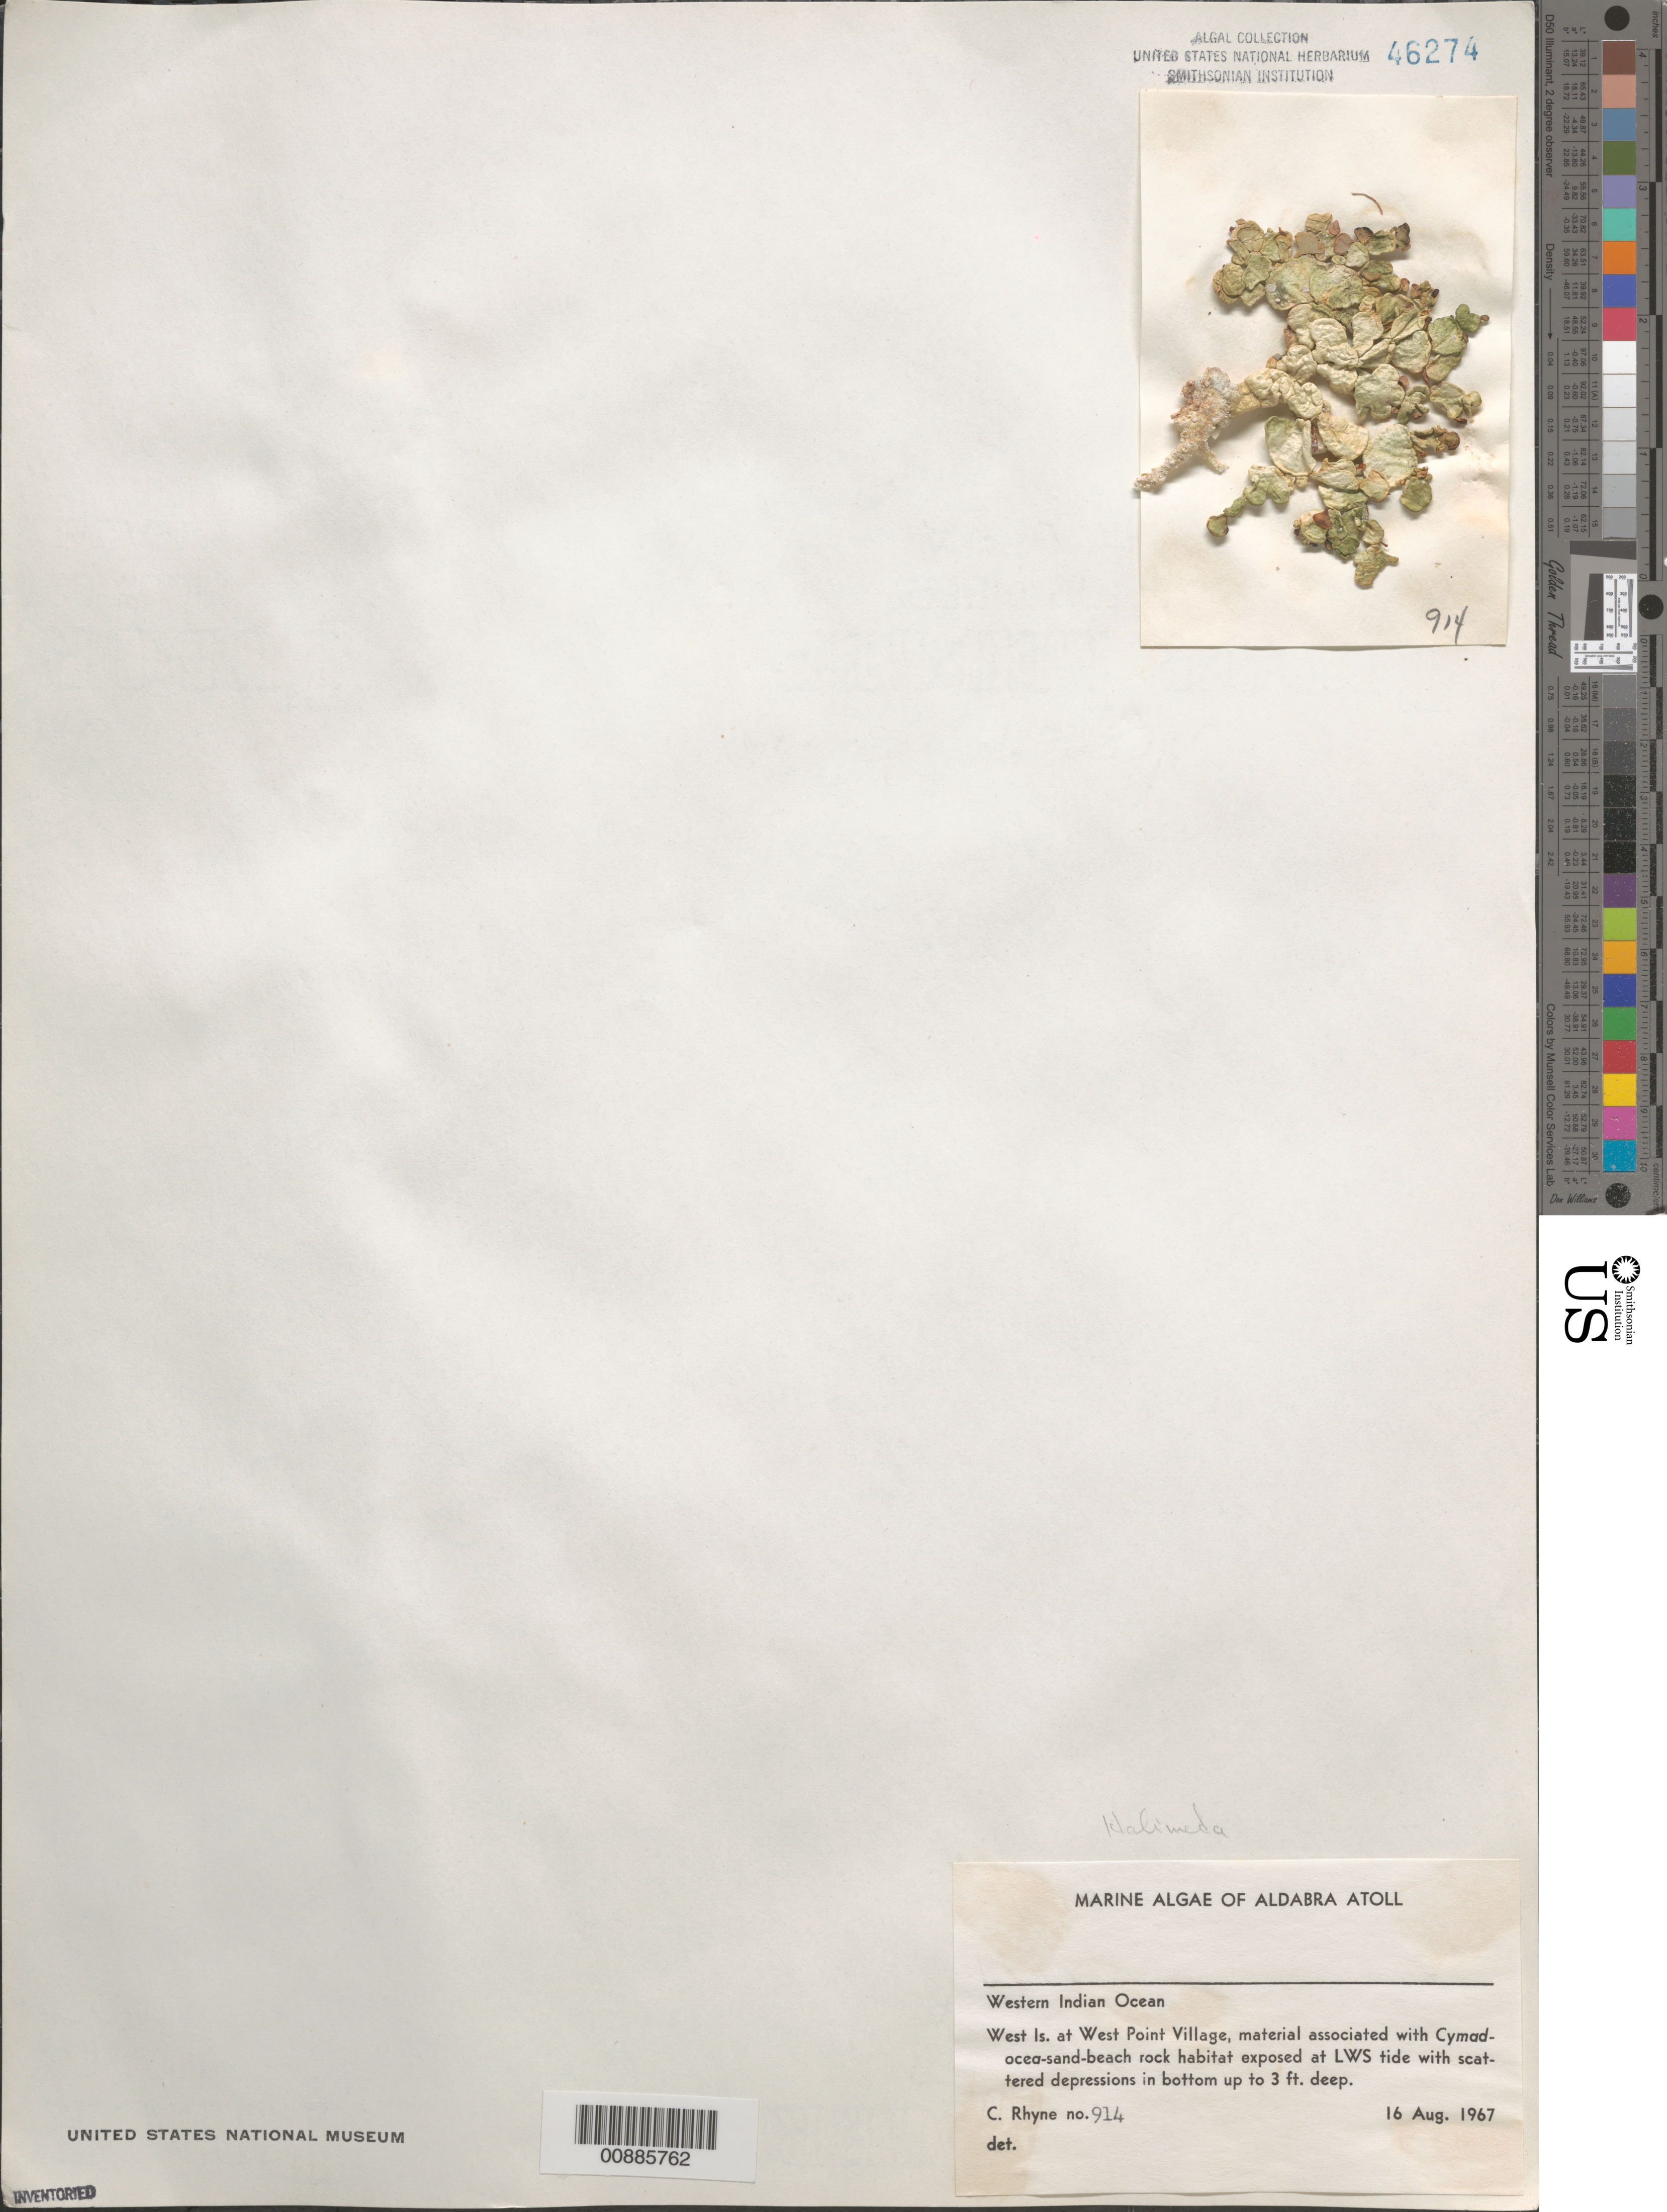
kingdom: Plantae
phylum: Chlorophyta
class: Ulvophyceae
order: Bryopsidales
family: Halimedaceae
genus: Halimeda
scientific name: Halimeda sp.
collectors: C. Rhyne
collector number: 914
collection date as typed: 16 Aug 1967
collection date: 1967-08-16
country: Seychelles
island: Aldabra Atoll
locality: West Islet, West Point Village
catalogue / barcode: US 46274